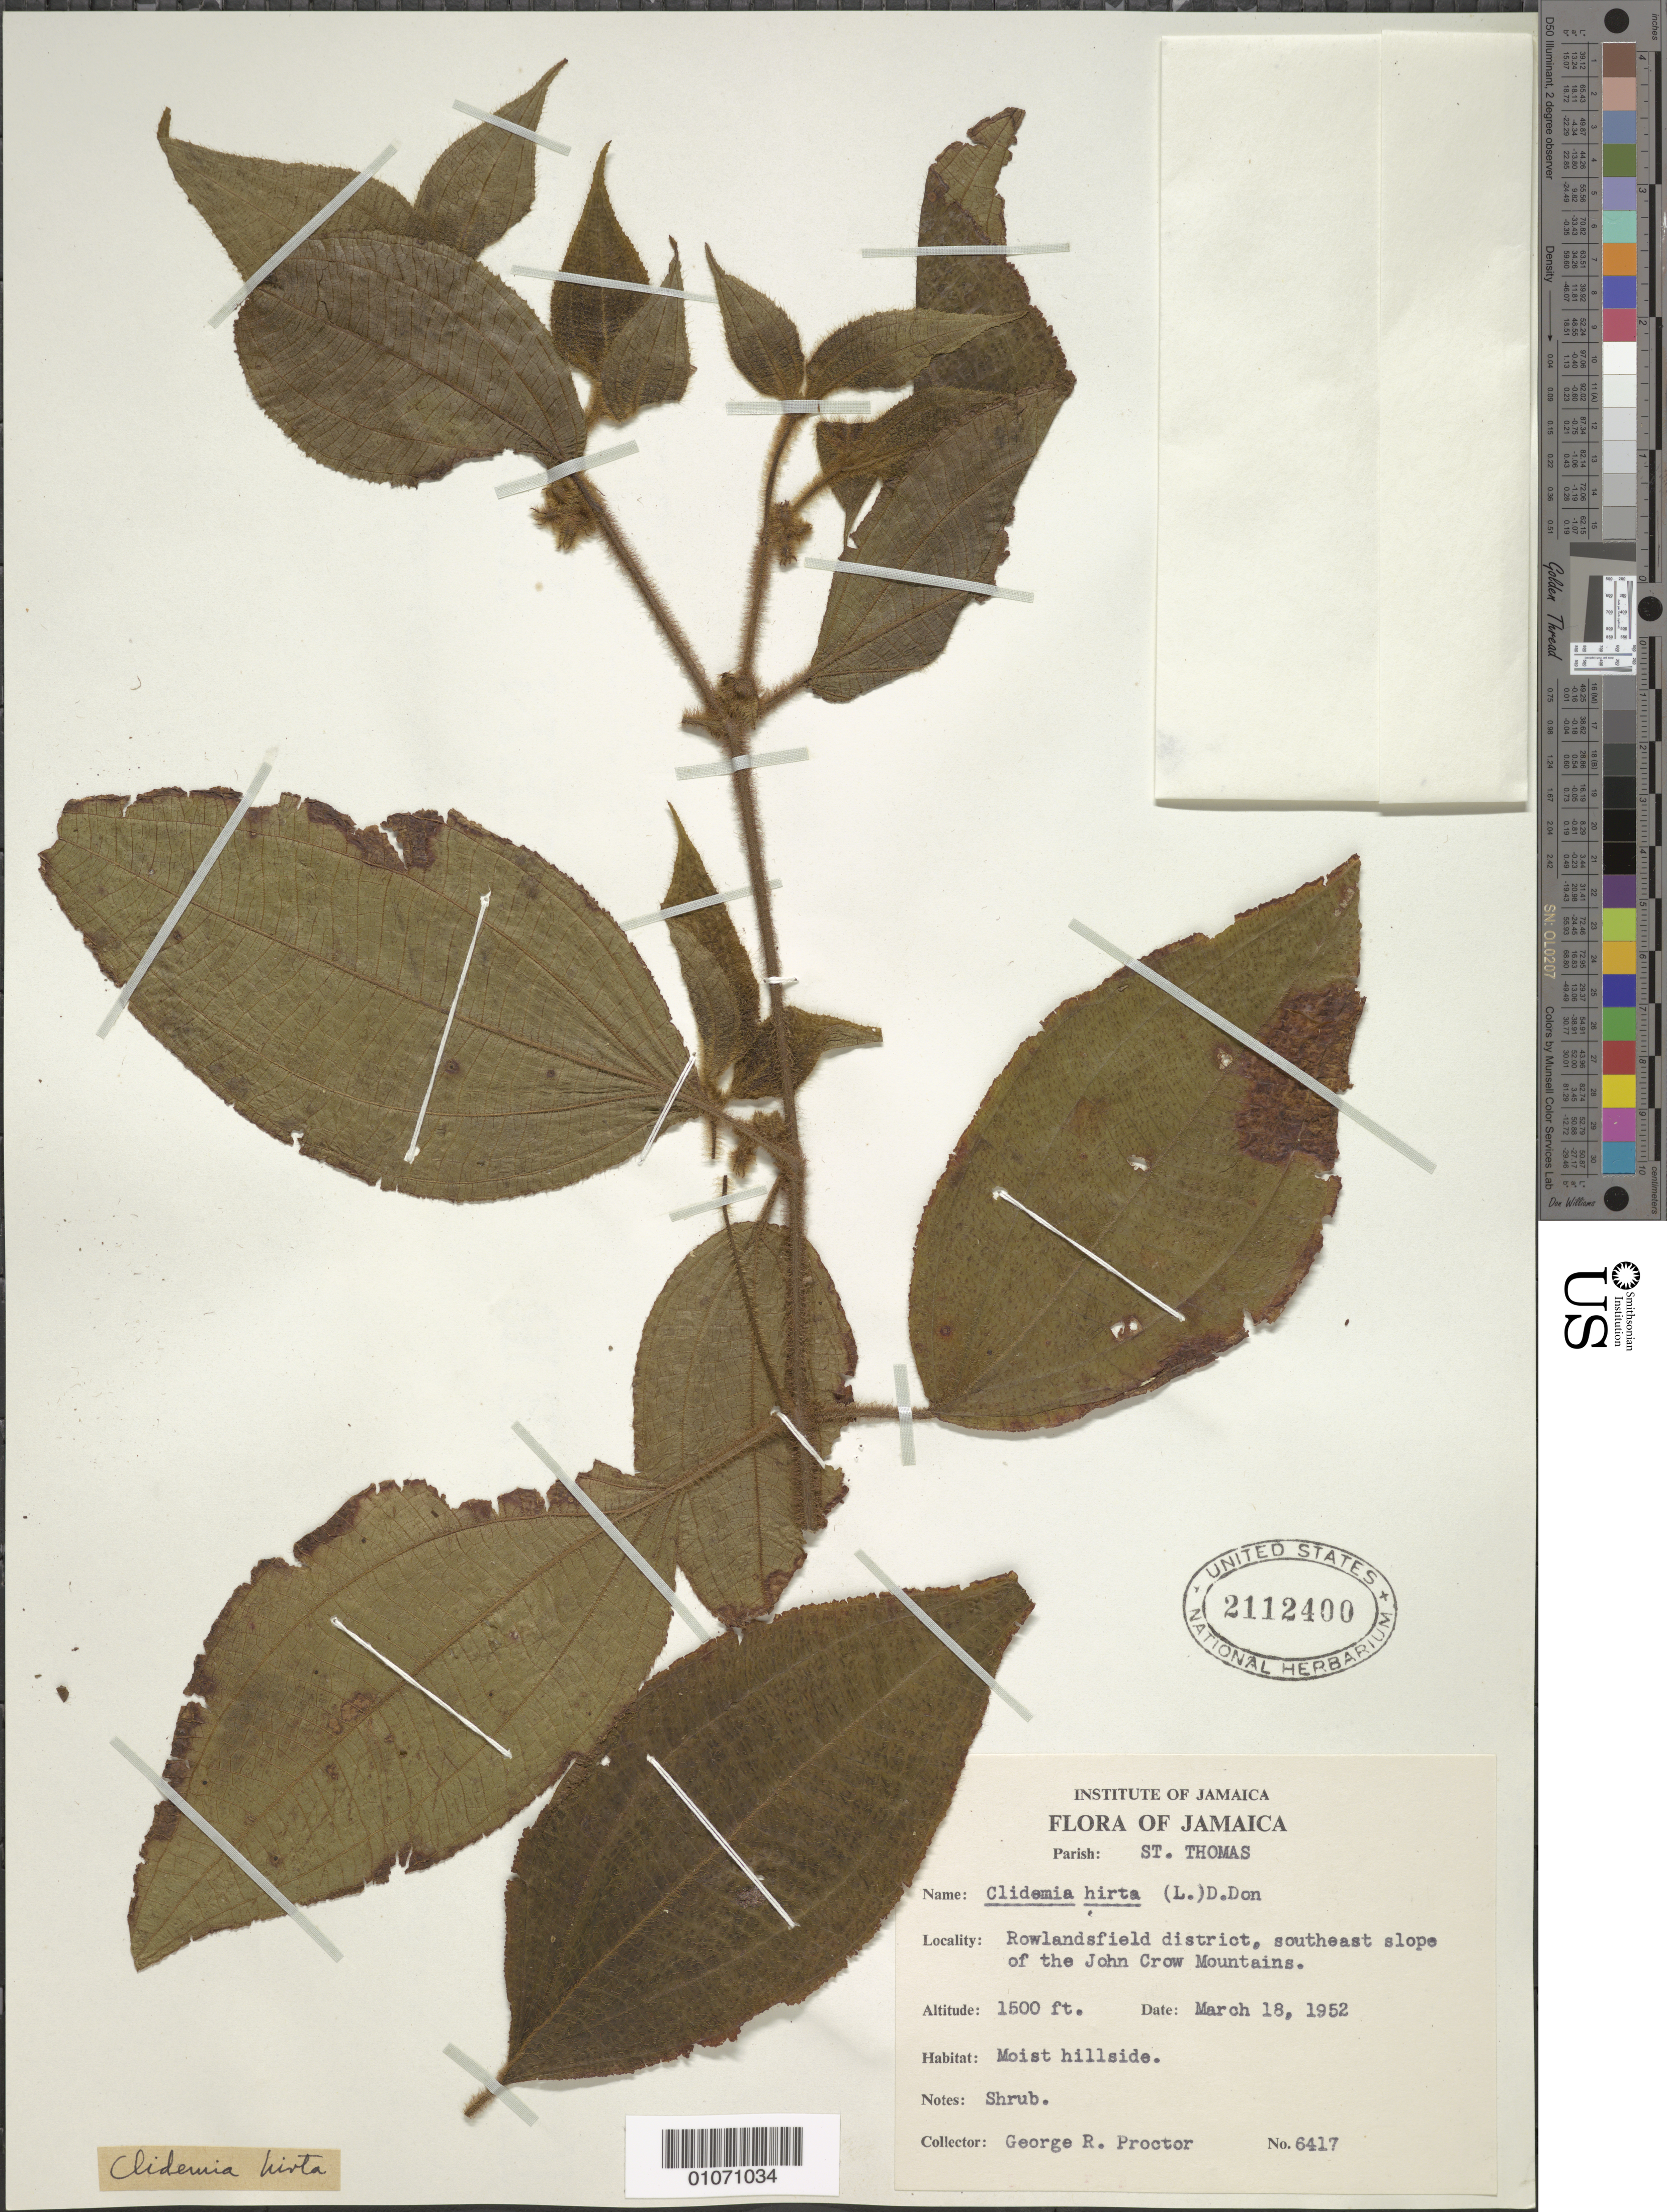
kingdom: Plantae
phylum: Tracheophyta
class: Magnoliopsida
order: Myrtales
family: Melastomataceae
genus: Miconia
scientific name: Miconia erythropogon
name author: (DC.) Judd & Ionta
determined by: Ferreira-Alves, R.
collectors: G. R. Proctor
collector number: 6417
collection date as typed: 18 Mar 1952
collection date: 1952-03-18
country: Jamaica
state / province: Saint Thomas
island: Jamaica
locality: Rowlandsfield district, SE slope of the John Crow Mountains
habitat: Moist hillside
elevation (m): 457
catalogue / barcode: US 2112400